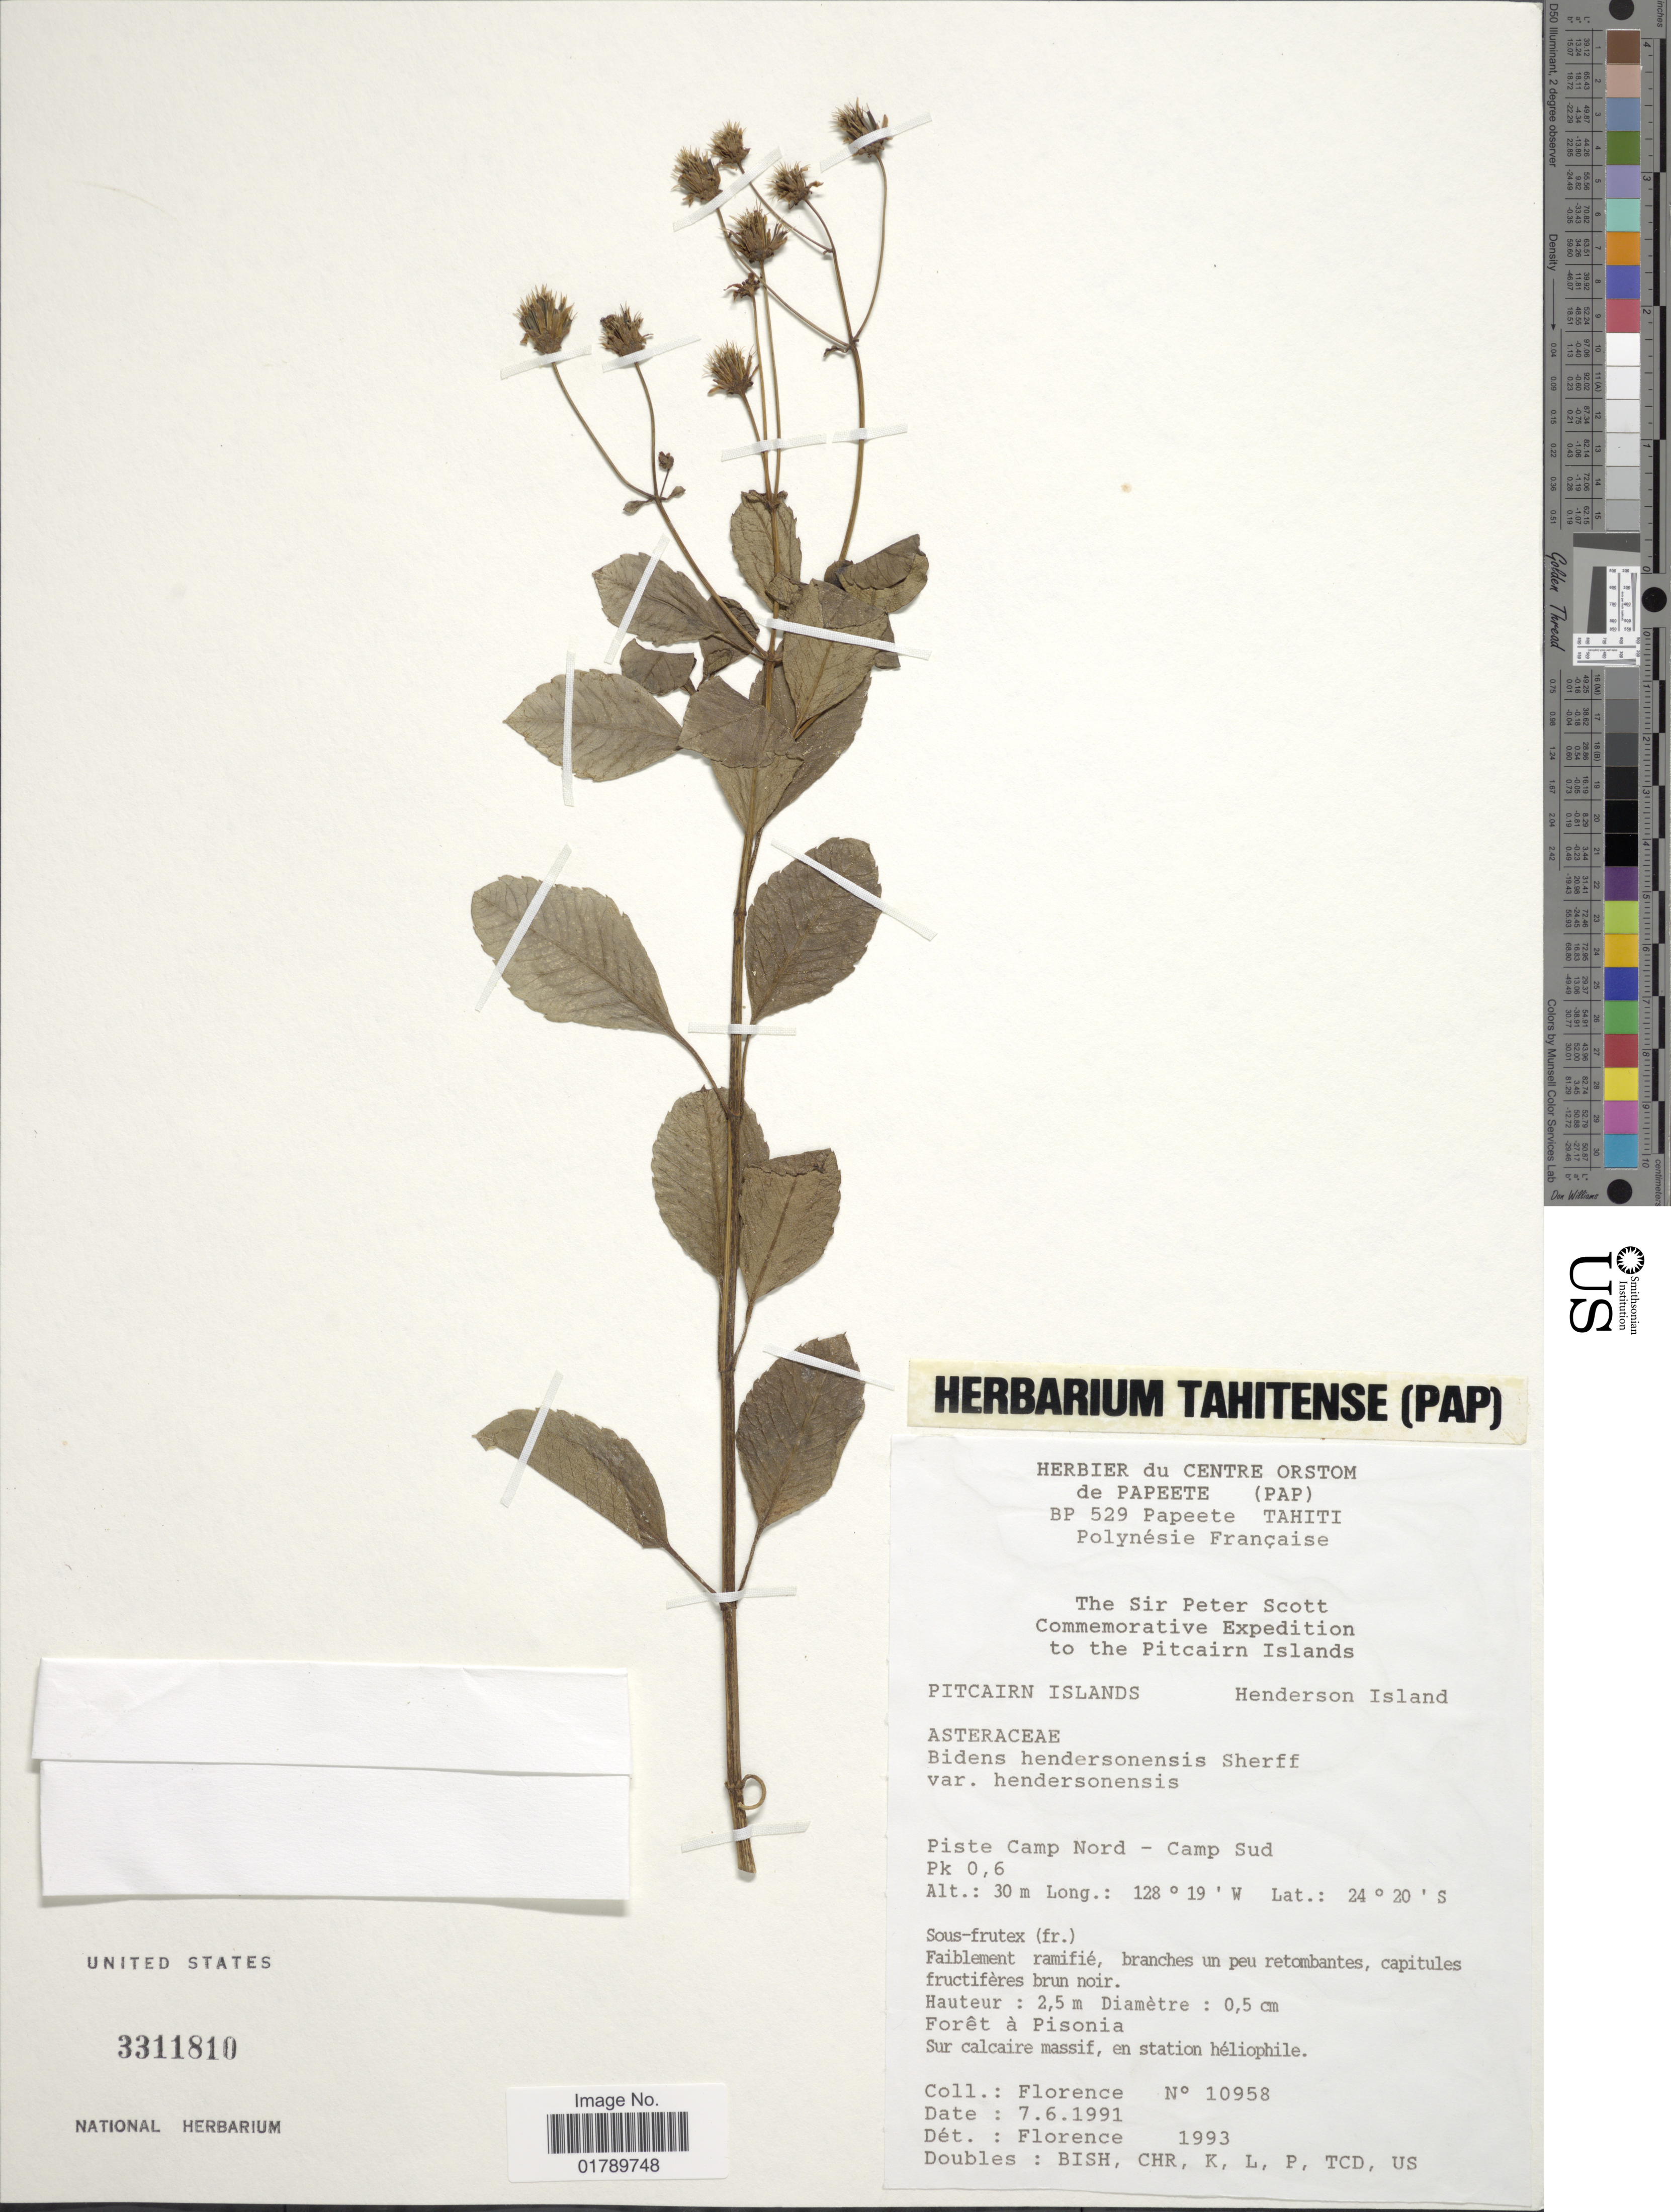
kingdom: Plantae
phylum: Tracheophyta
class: Magnoliopsida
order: Asterales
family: Asteraceae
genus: Bidens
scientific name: Bidens hendersonensis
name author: Sherff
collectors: -. Florence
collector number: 10958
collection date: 1991-06-07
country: Pitcairn Islands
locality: Henderson Island. Piste Camp Nord-Camp Sud. Pk 0,6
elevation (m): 30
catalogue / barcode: US 3311810